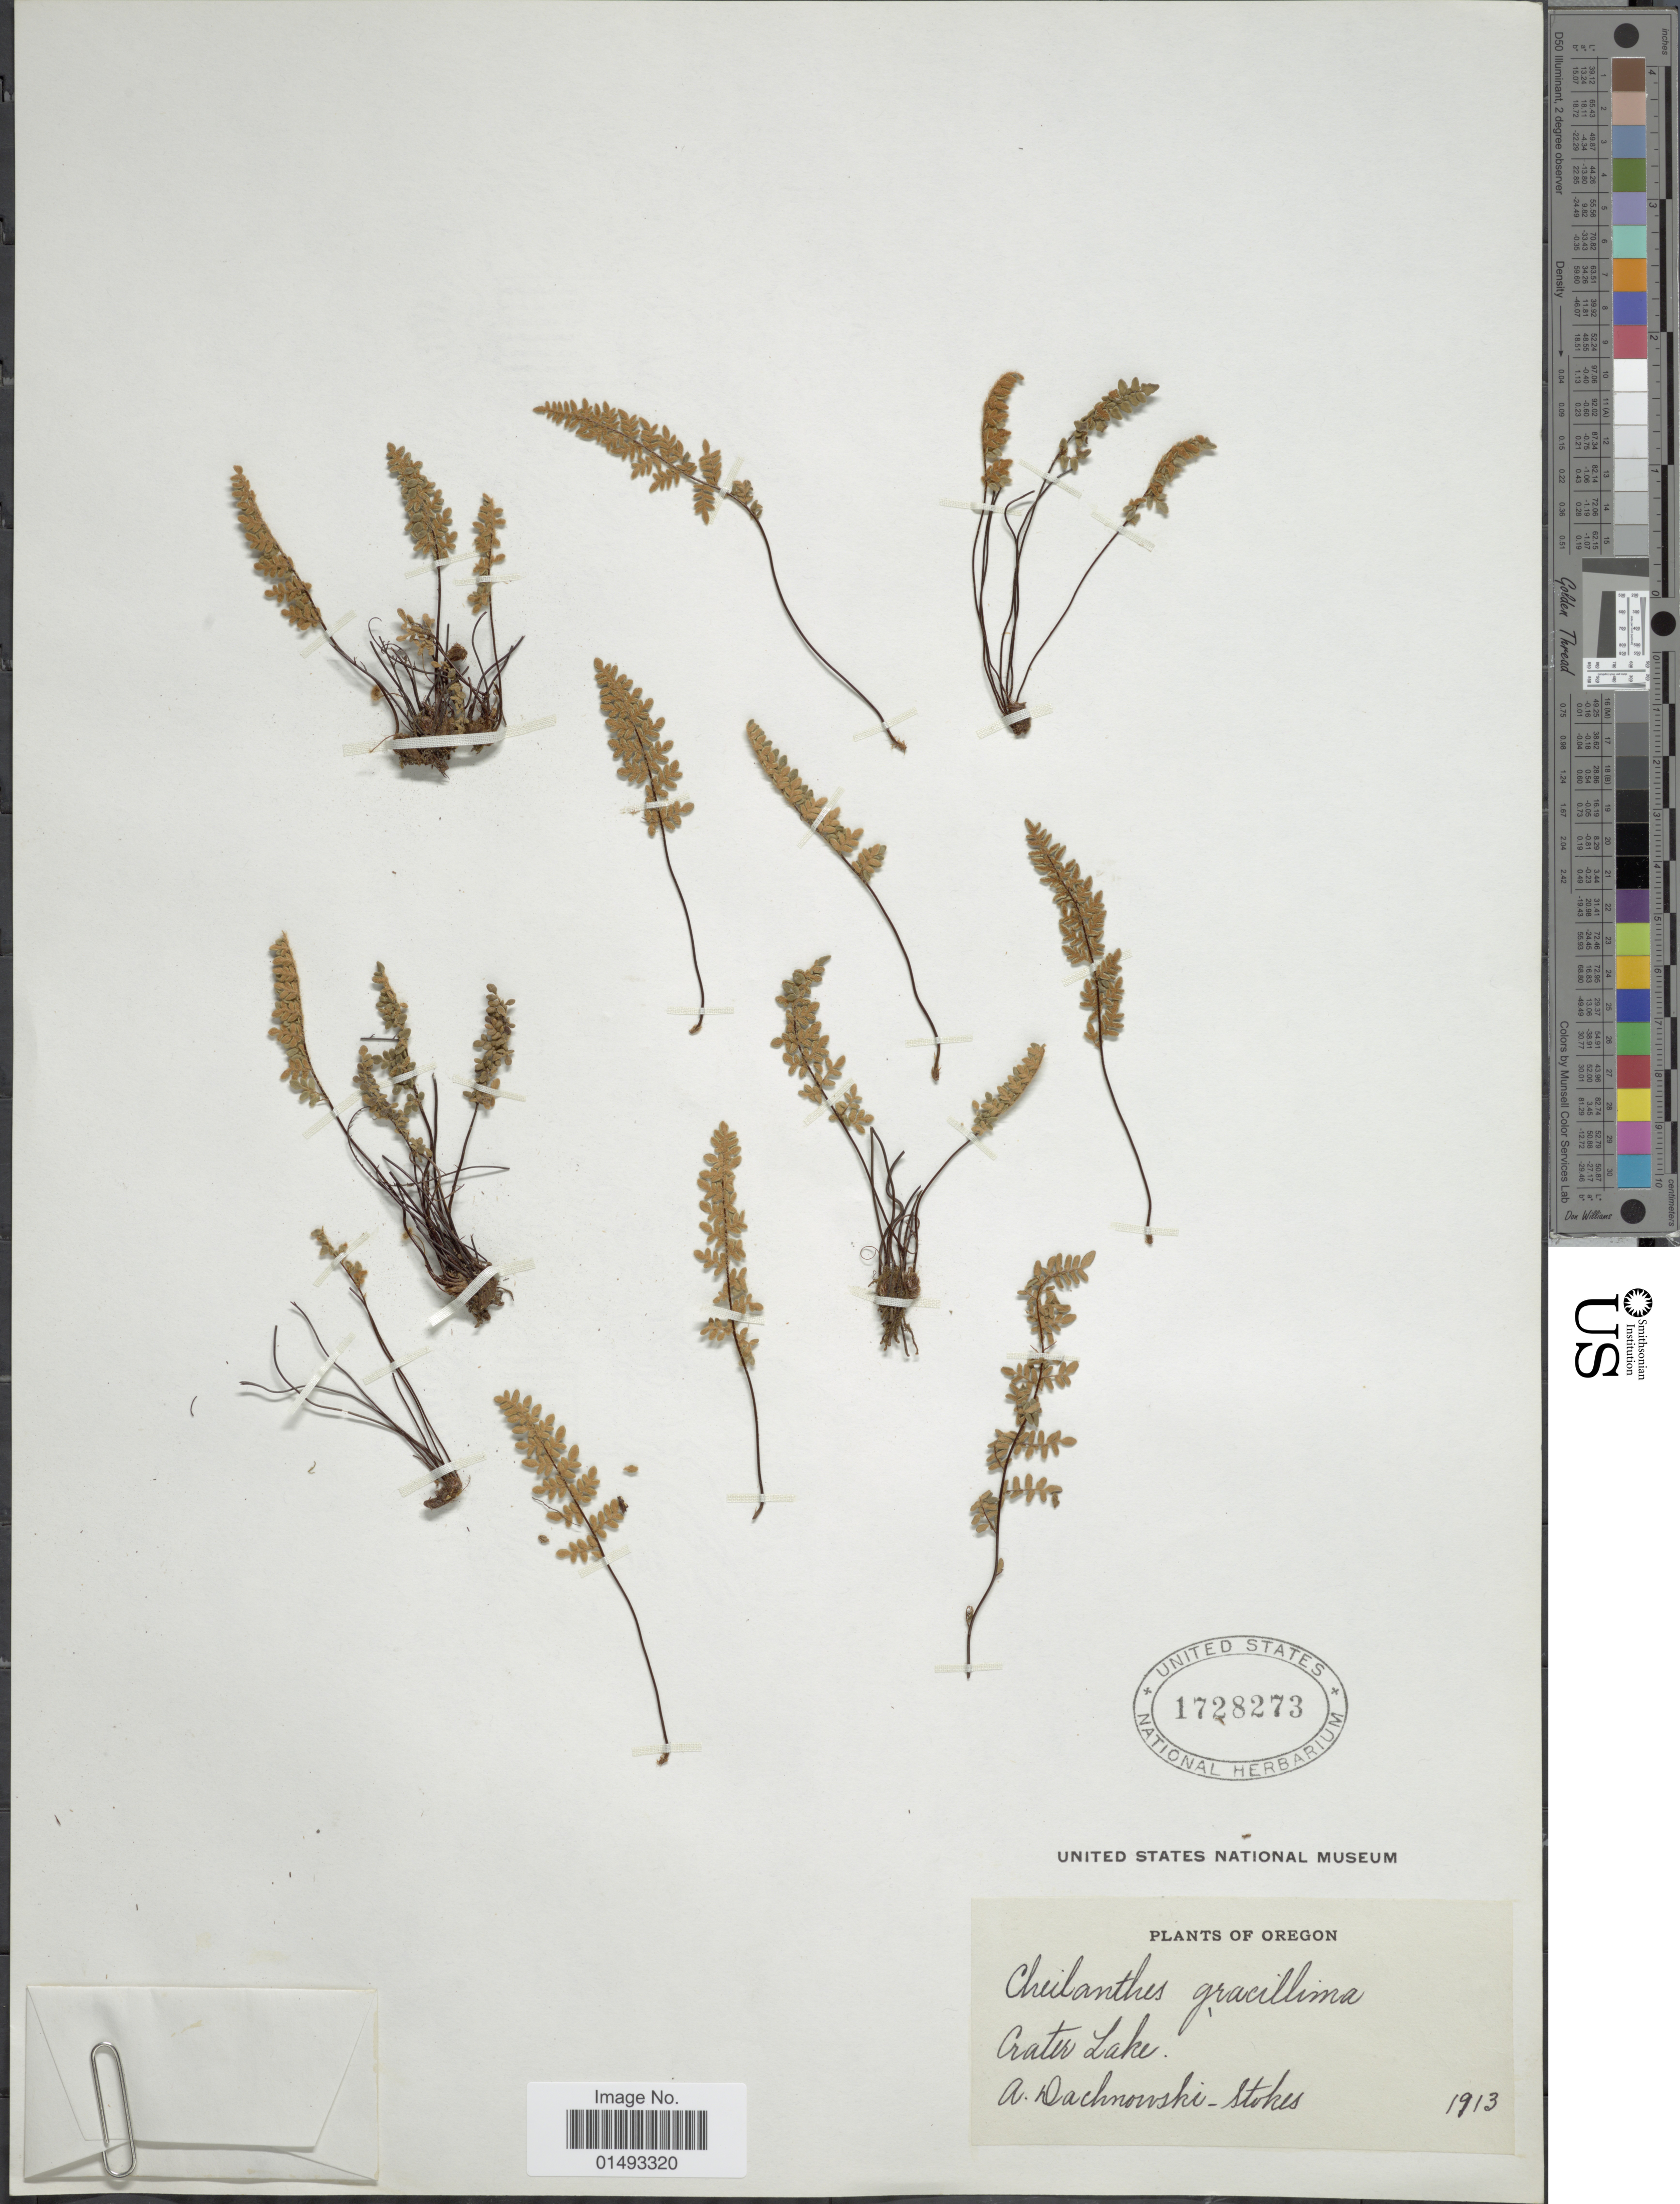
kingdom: Plantae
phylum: Tracheophyta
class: Polypodiopsida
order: Polypodiales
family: Pteridaceae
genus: Myriopteris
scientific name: Myriopteris gracillima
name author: (D.C. Eaton) J. Sm.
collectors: A. P. Dachnowski-Stokes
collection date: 1913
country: United States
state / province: Oregon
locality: Crater Lake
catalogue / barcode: US 1728273